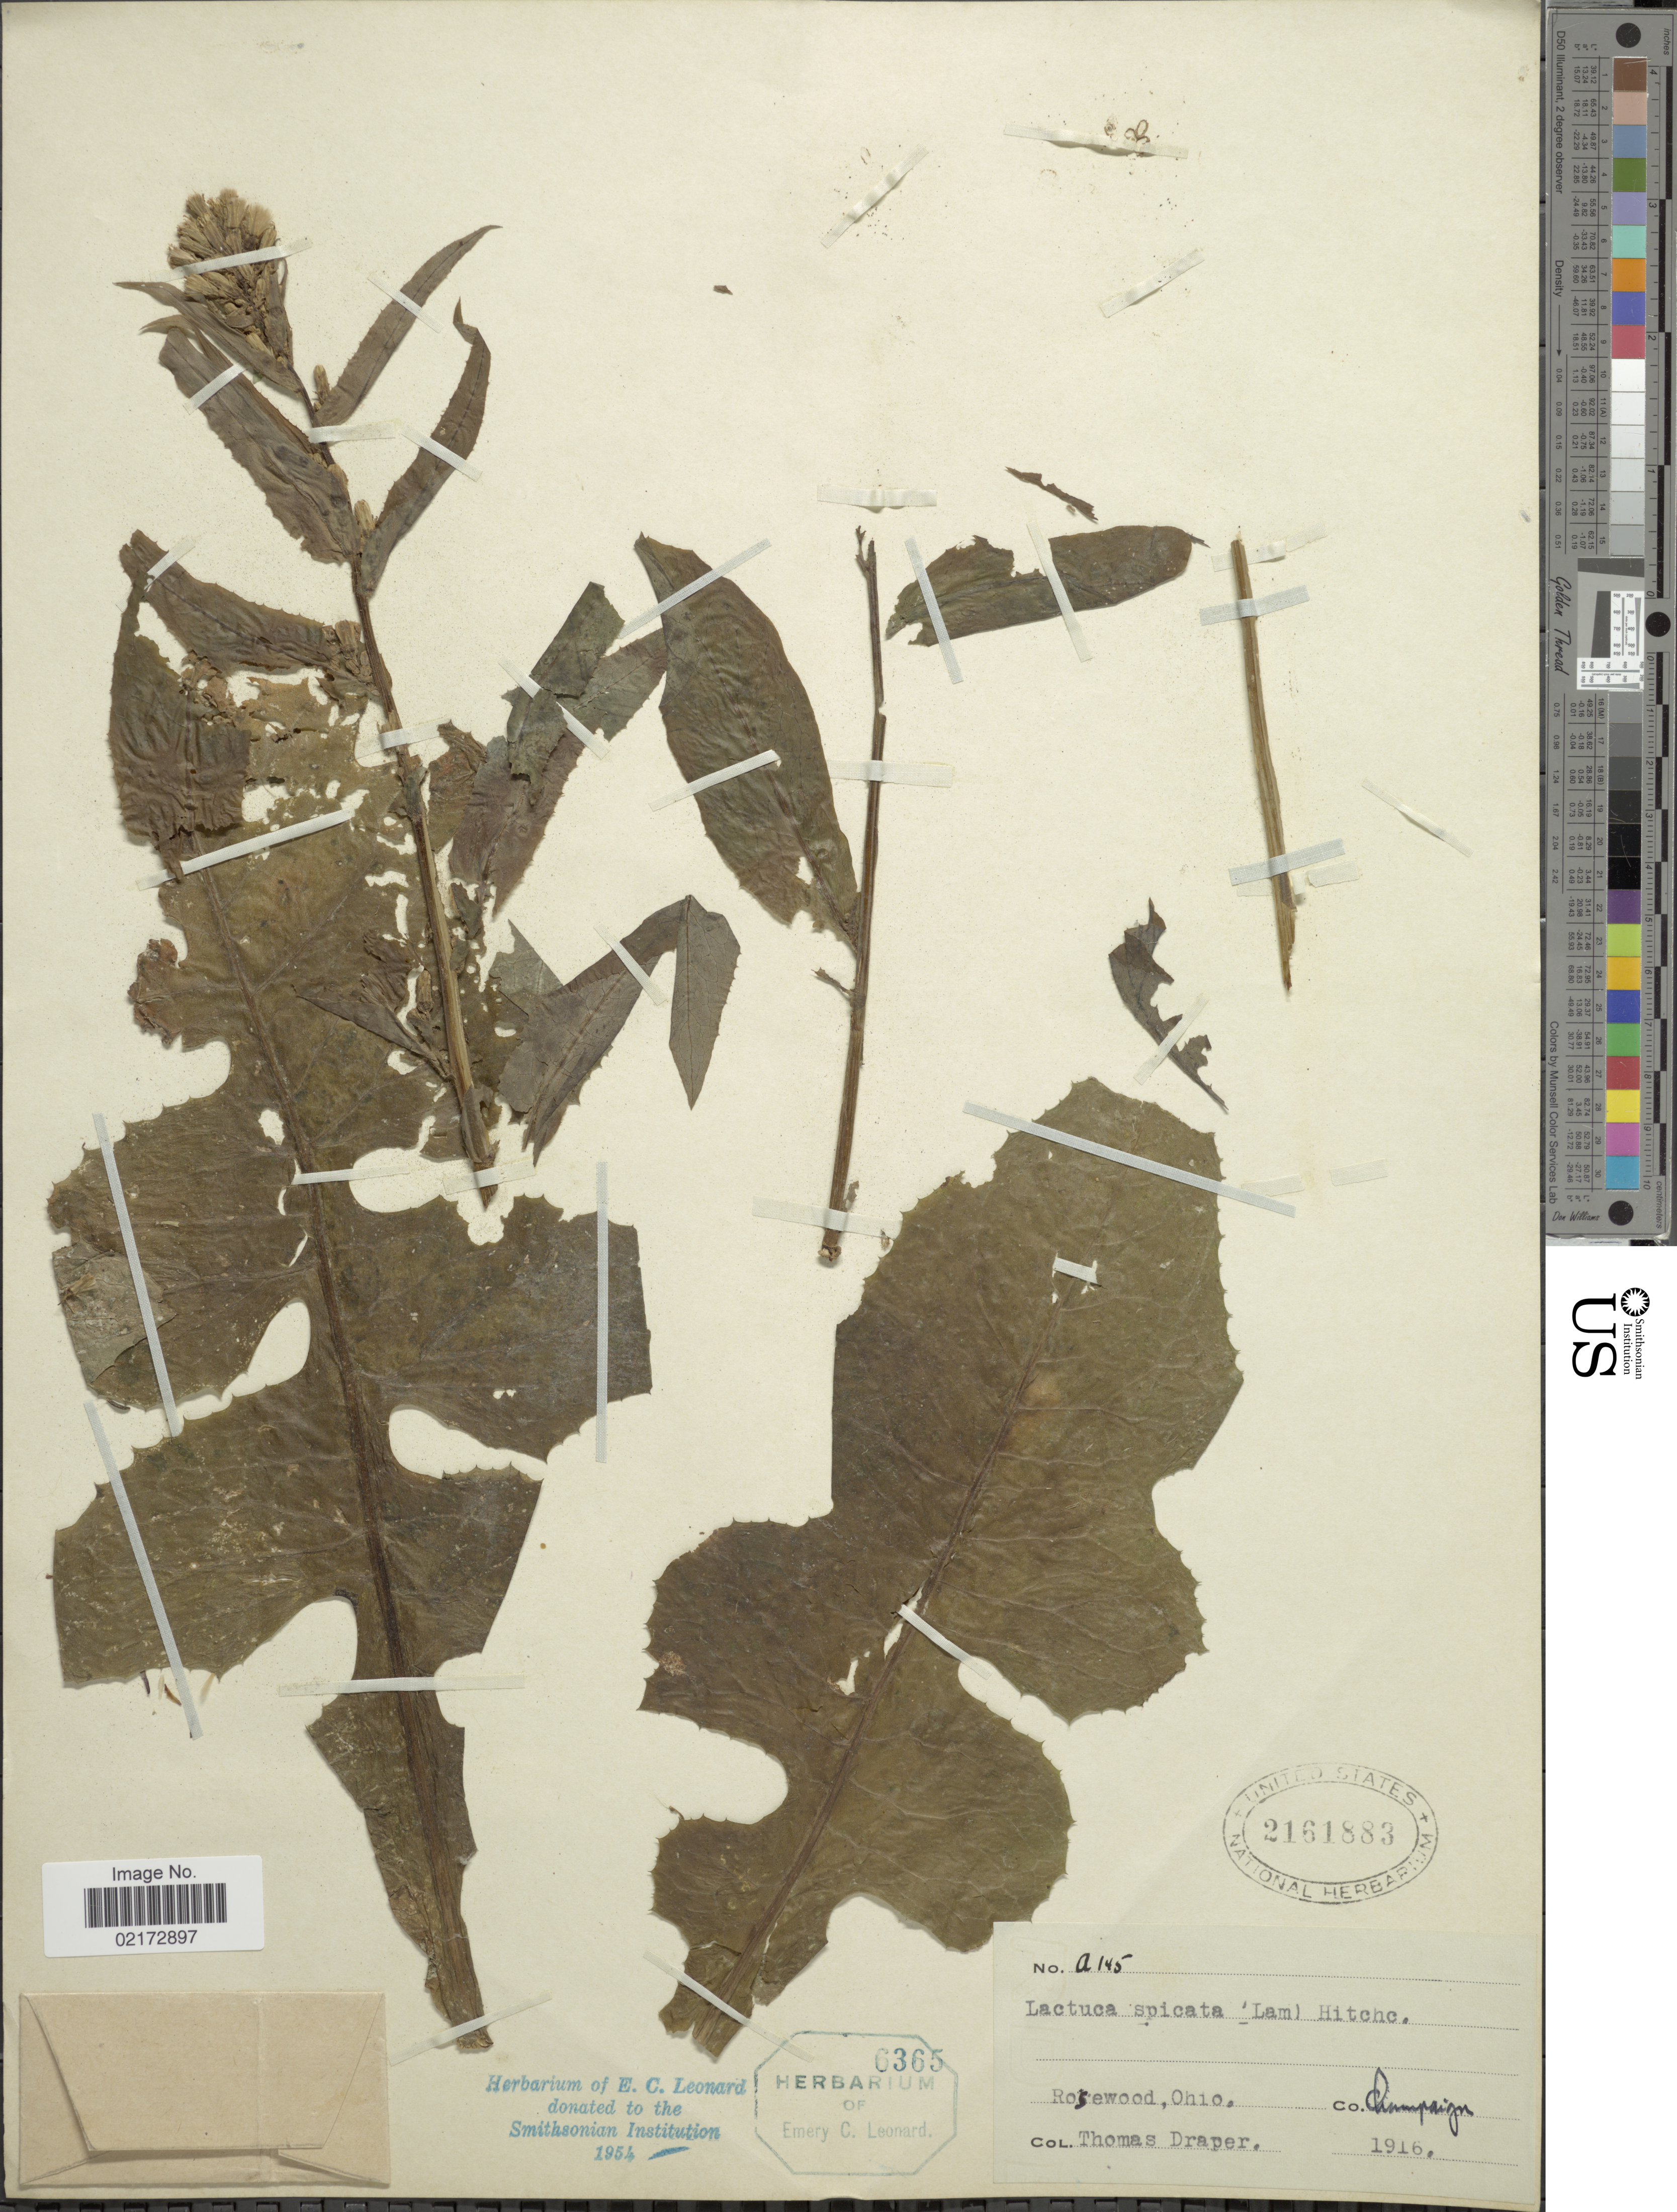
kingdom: Plantae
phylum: Tracheophyta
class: Magnoliopsida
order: Asterales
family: Asteraceae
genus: Lactuca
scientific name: Lactuca biennis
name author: (Moench) Fernald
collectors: T. Draper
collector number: A145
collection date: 1916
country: United States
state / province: Ohio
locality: Rosewood, Co. Champaign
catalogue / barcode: US 2161883